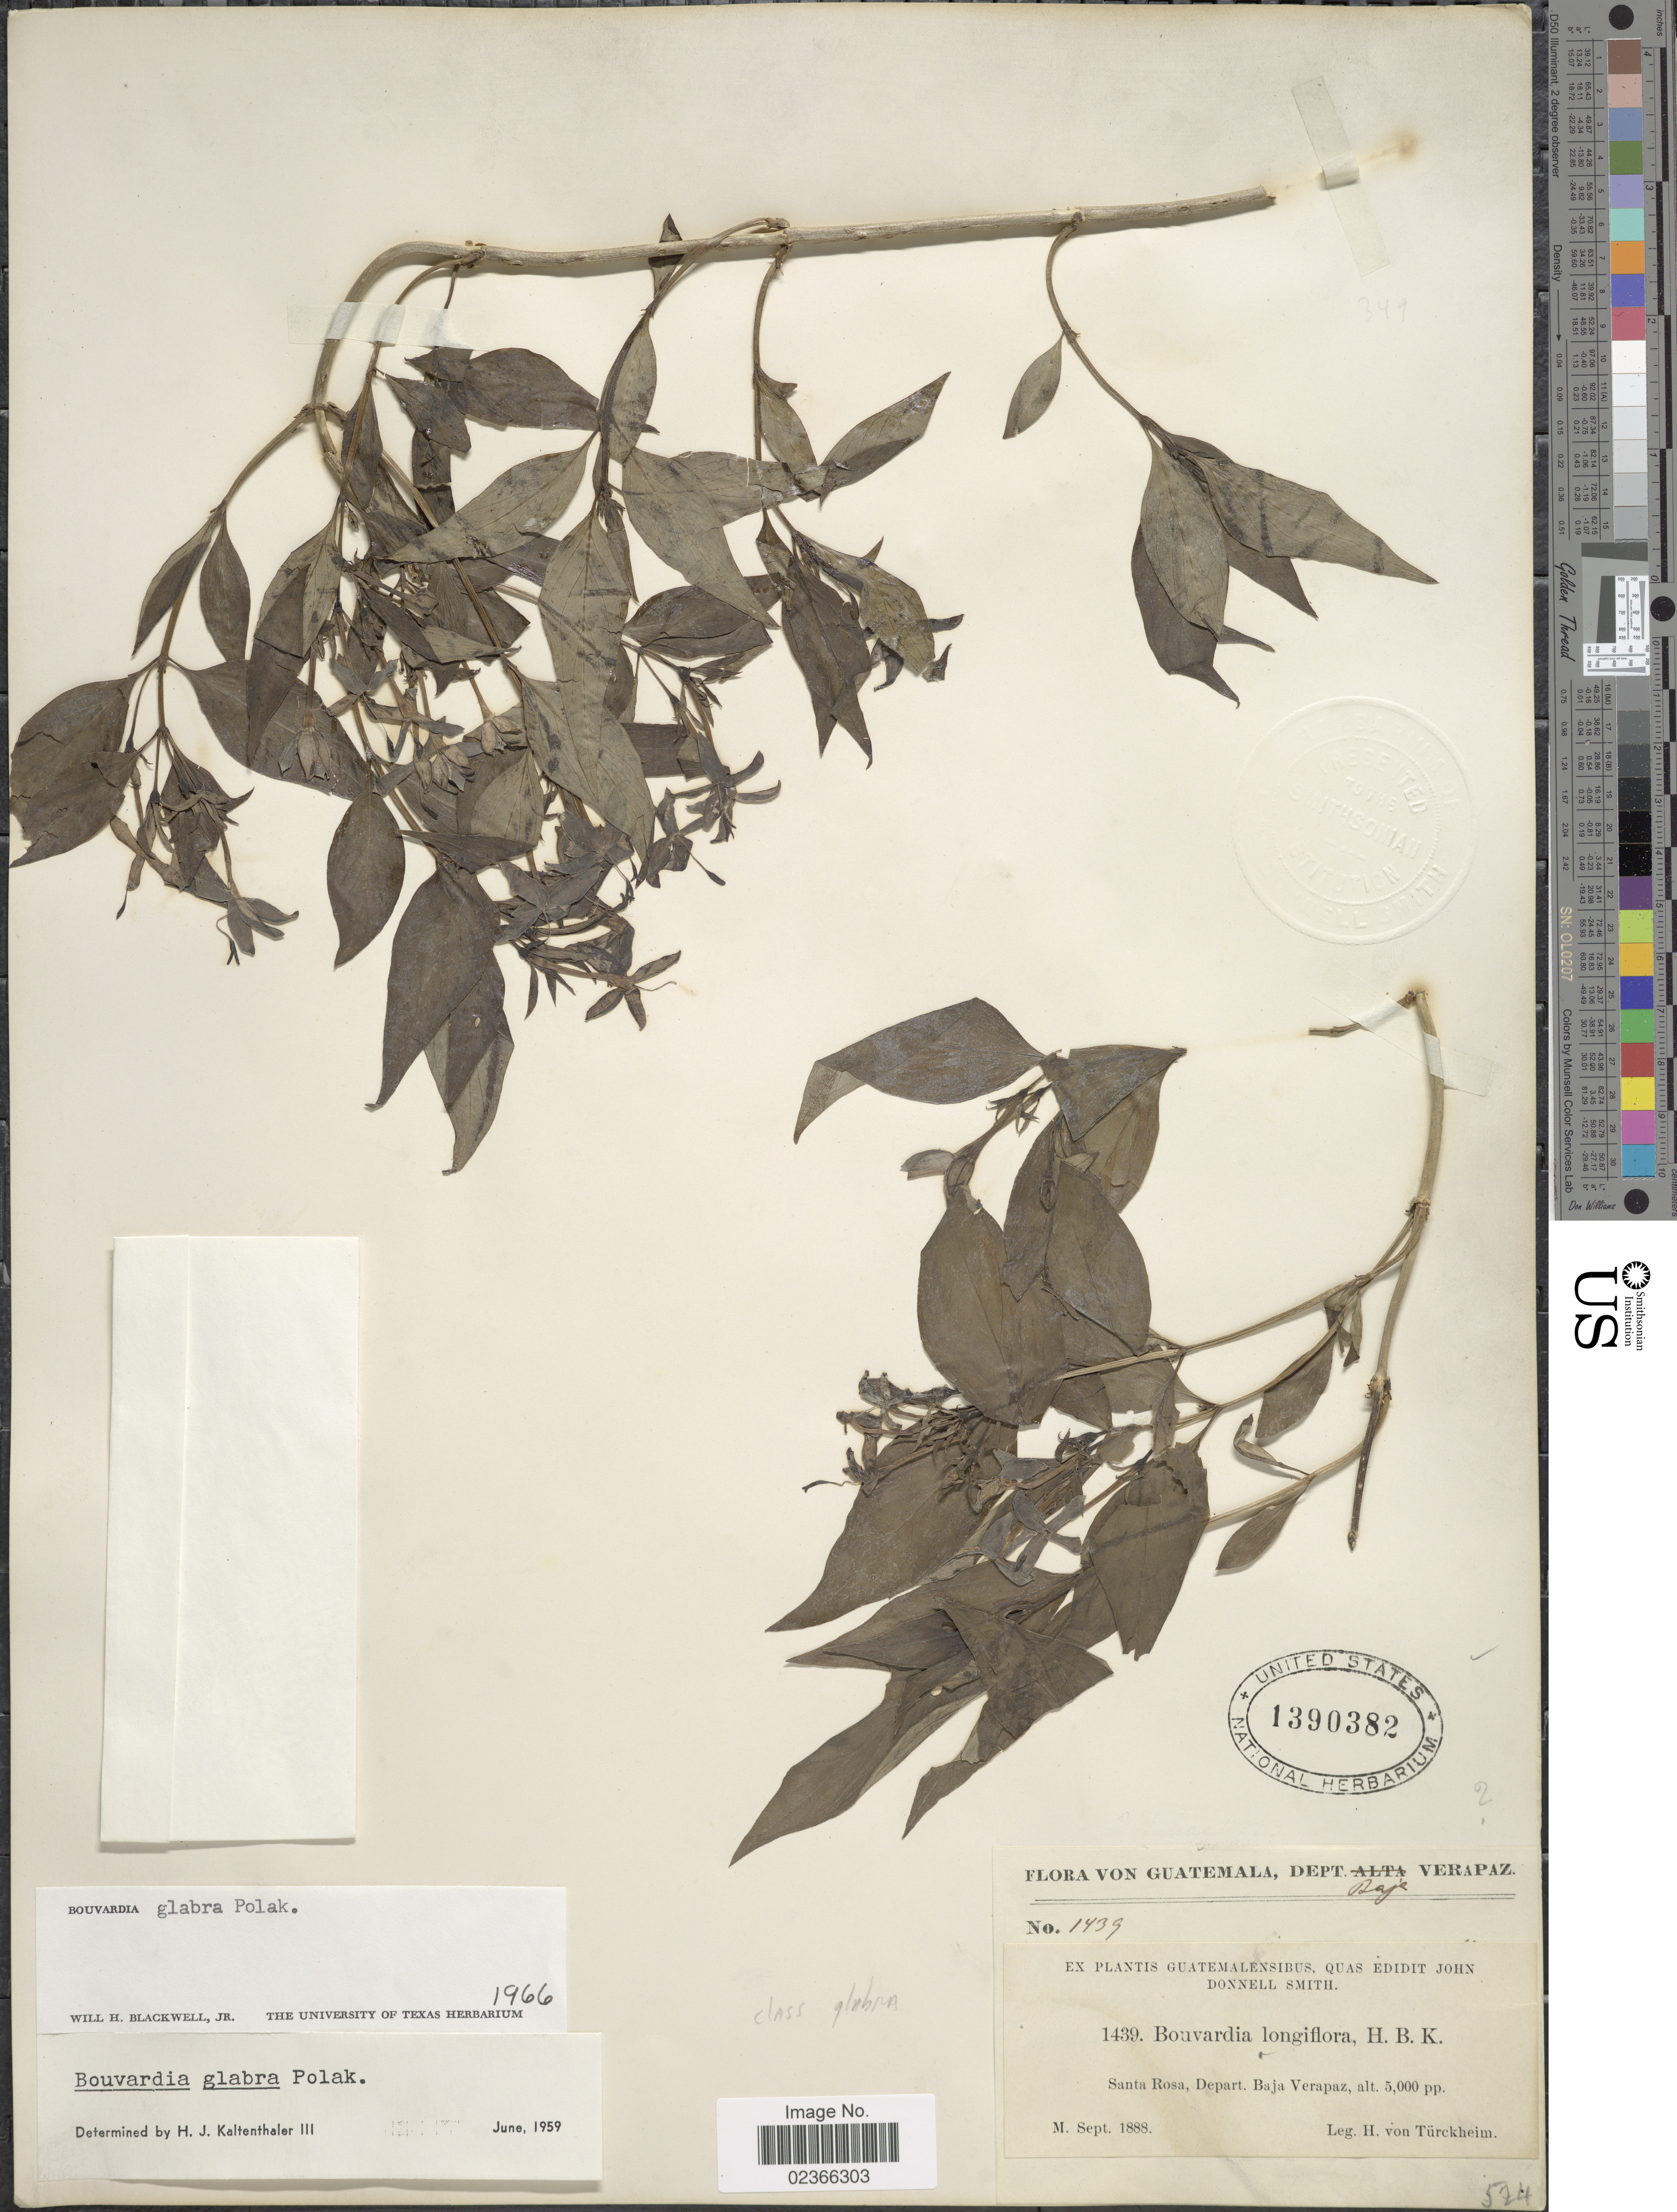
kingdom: Plantae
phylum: Tracheophyta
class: Magnoliopsida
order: Gentianales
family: Rubiaceae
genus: Bouvardia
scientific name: Bouvardia glabra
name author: Polák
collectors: H. von Türckheim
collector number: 1439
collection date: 1888-09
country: Guatemala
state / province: Baja Verapaz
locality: Santa Rosa, Depart. Baja Verapaz.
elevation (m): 1524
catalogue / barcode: US 1390382